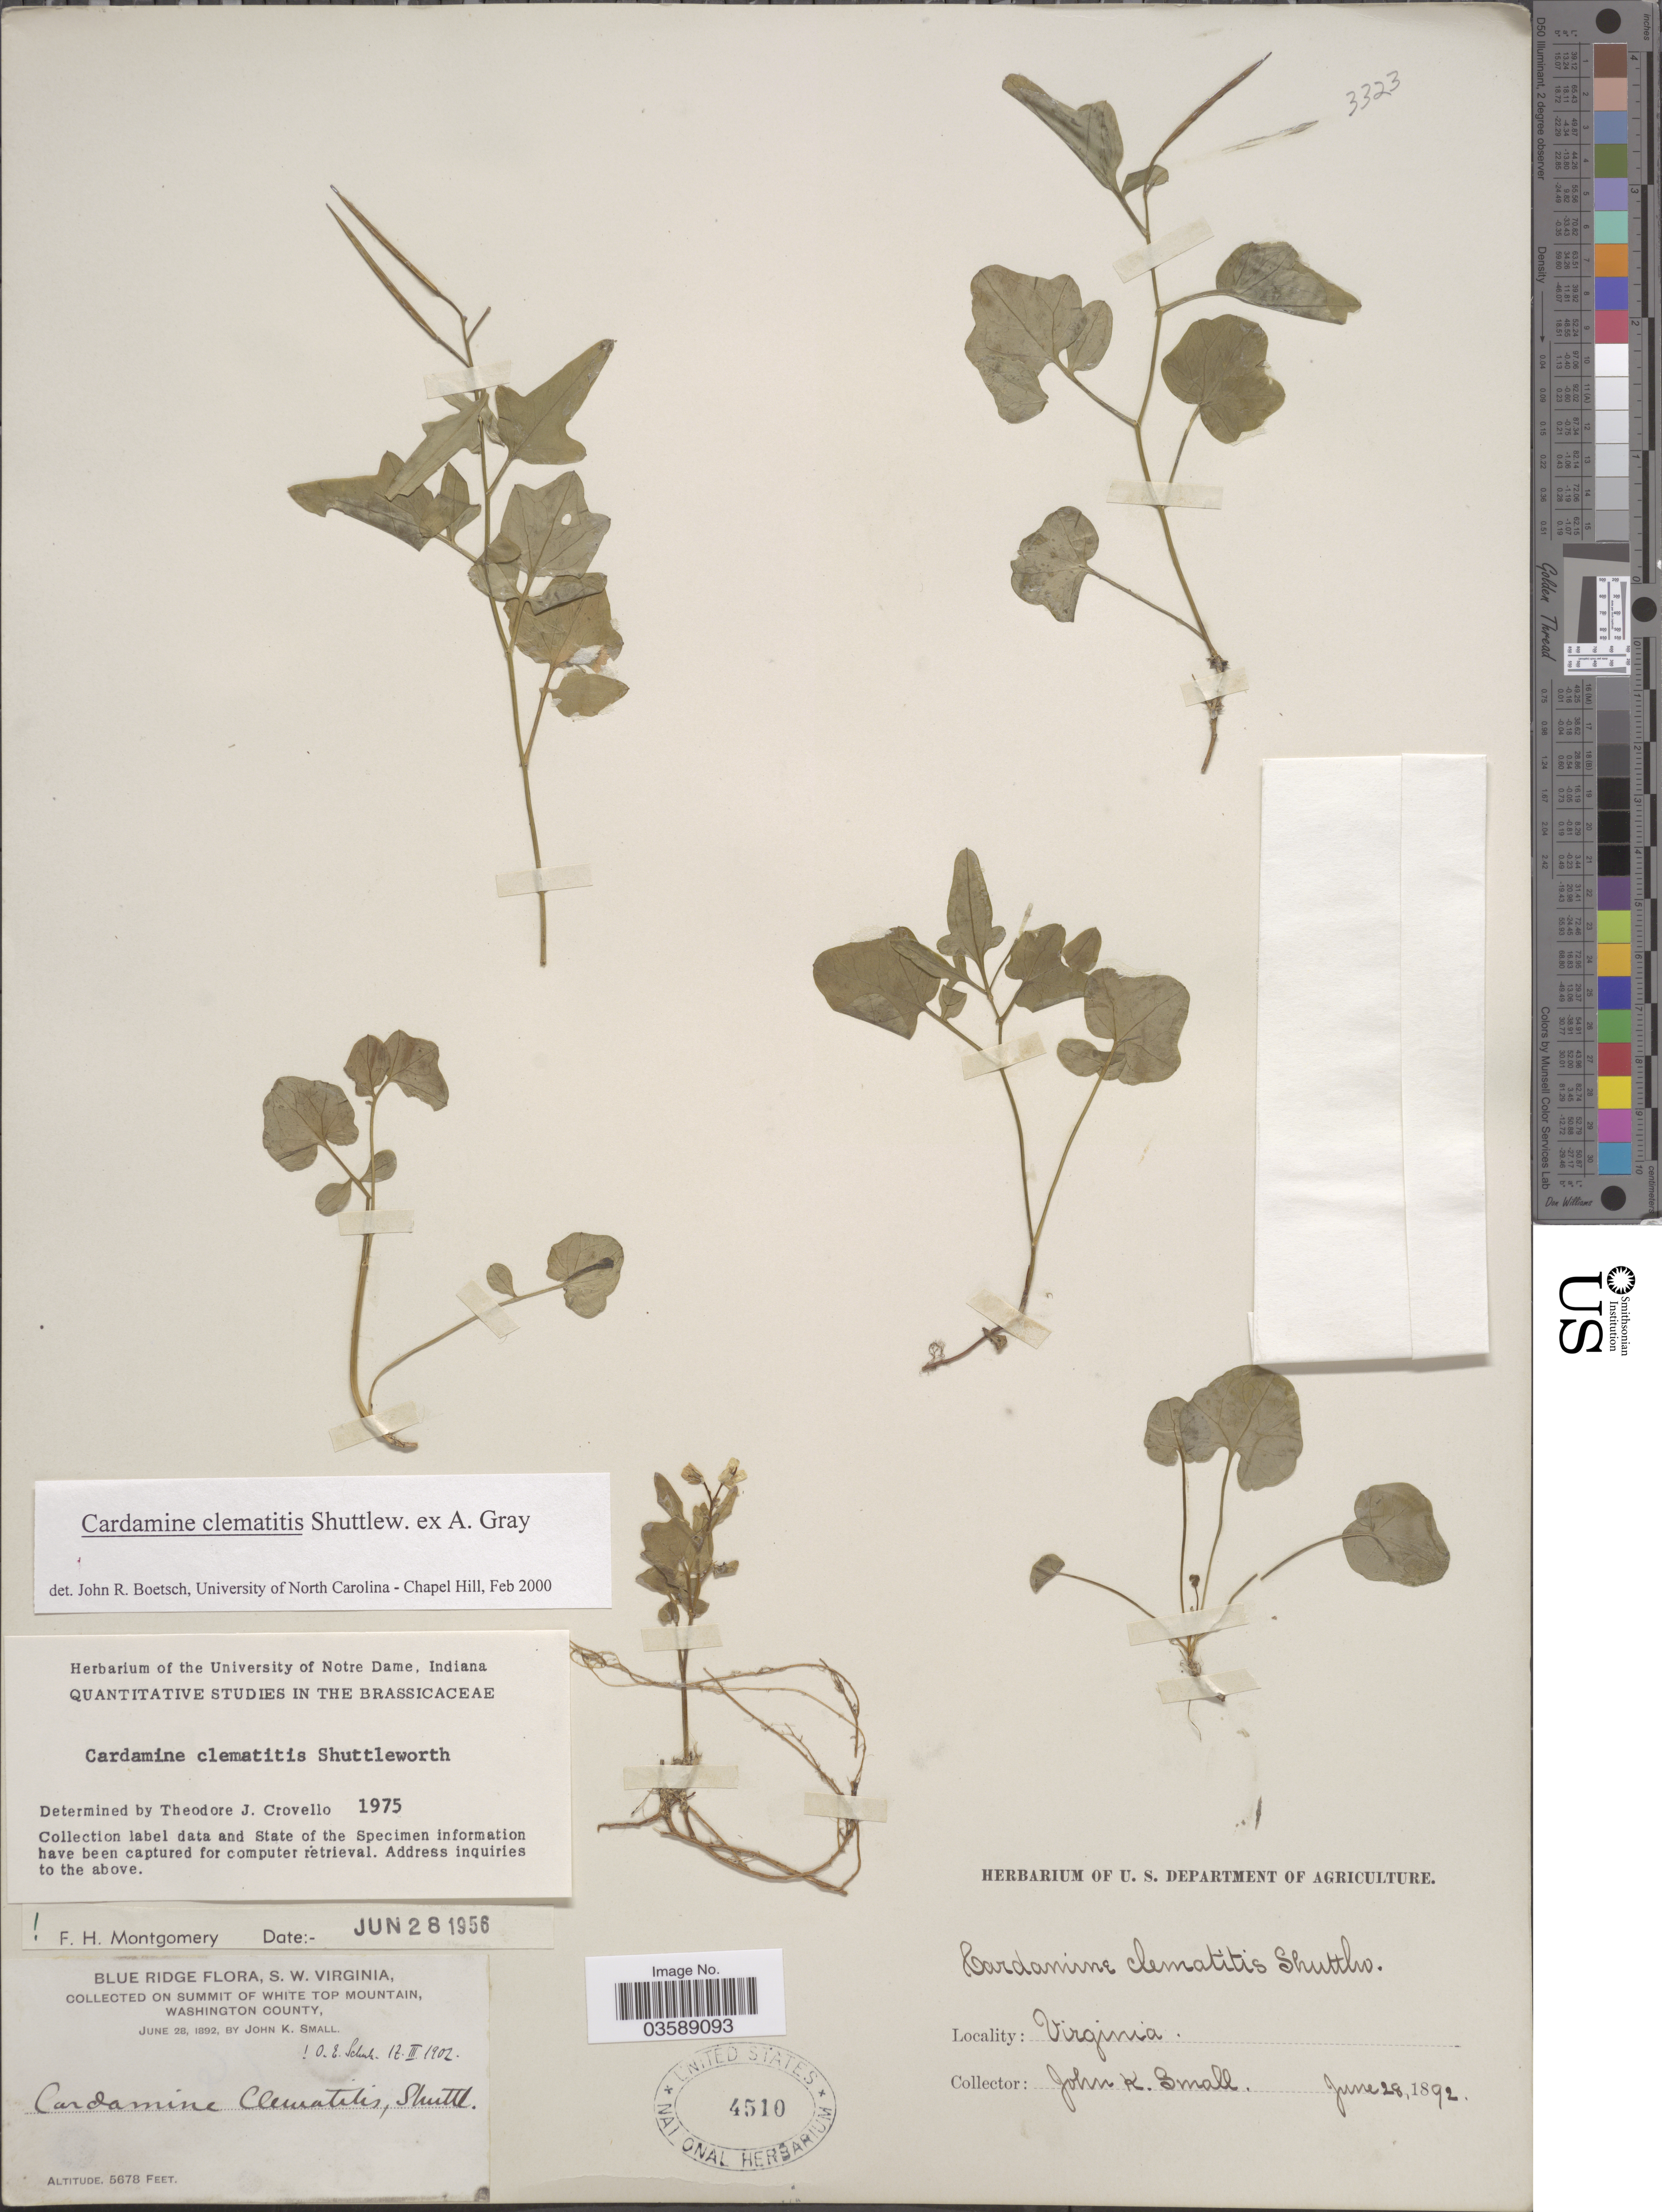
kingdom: Plantae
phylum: Tracheophyta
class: Magnoliopsida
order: Brassicales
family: Brassicaceae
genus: Cardamine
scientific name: Cardamine clematitis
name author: Shuttlew. ex S. Watson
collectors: J. K. Small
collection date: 1892-06-28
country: United States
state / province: Virginia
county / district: Washington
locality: Blue Ridge, S. W. Virginia, on summit of White Top Mountain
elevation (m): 1731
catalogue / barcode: US 4510